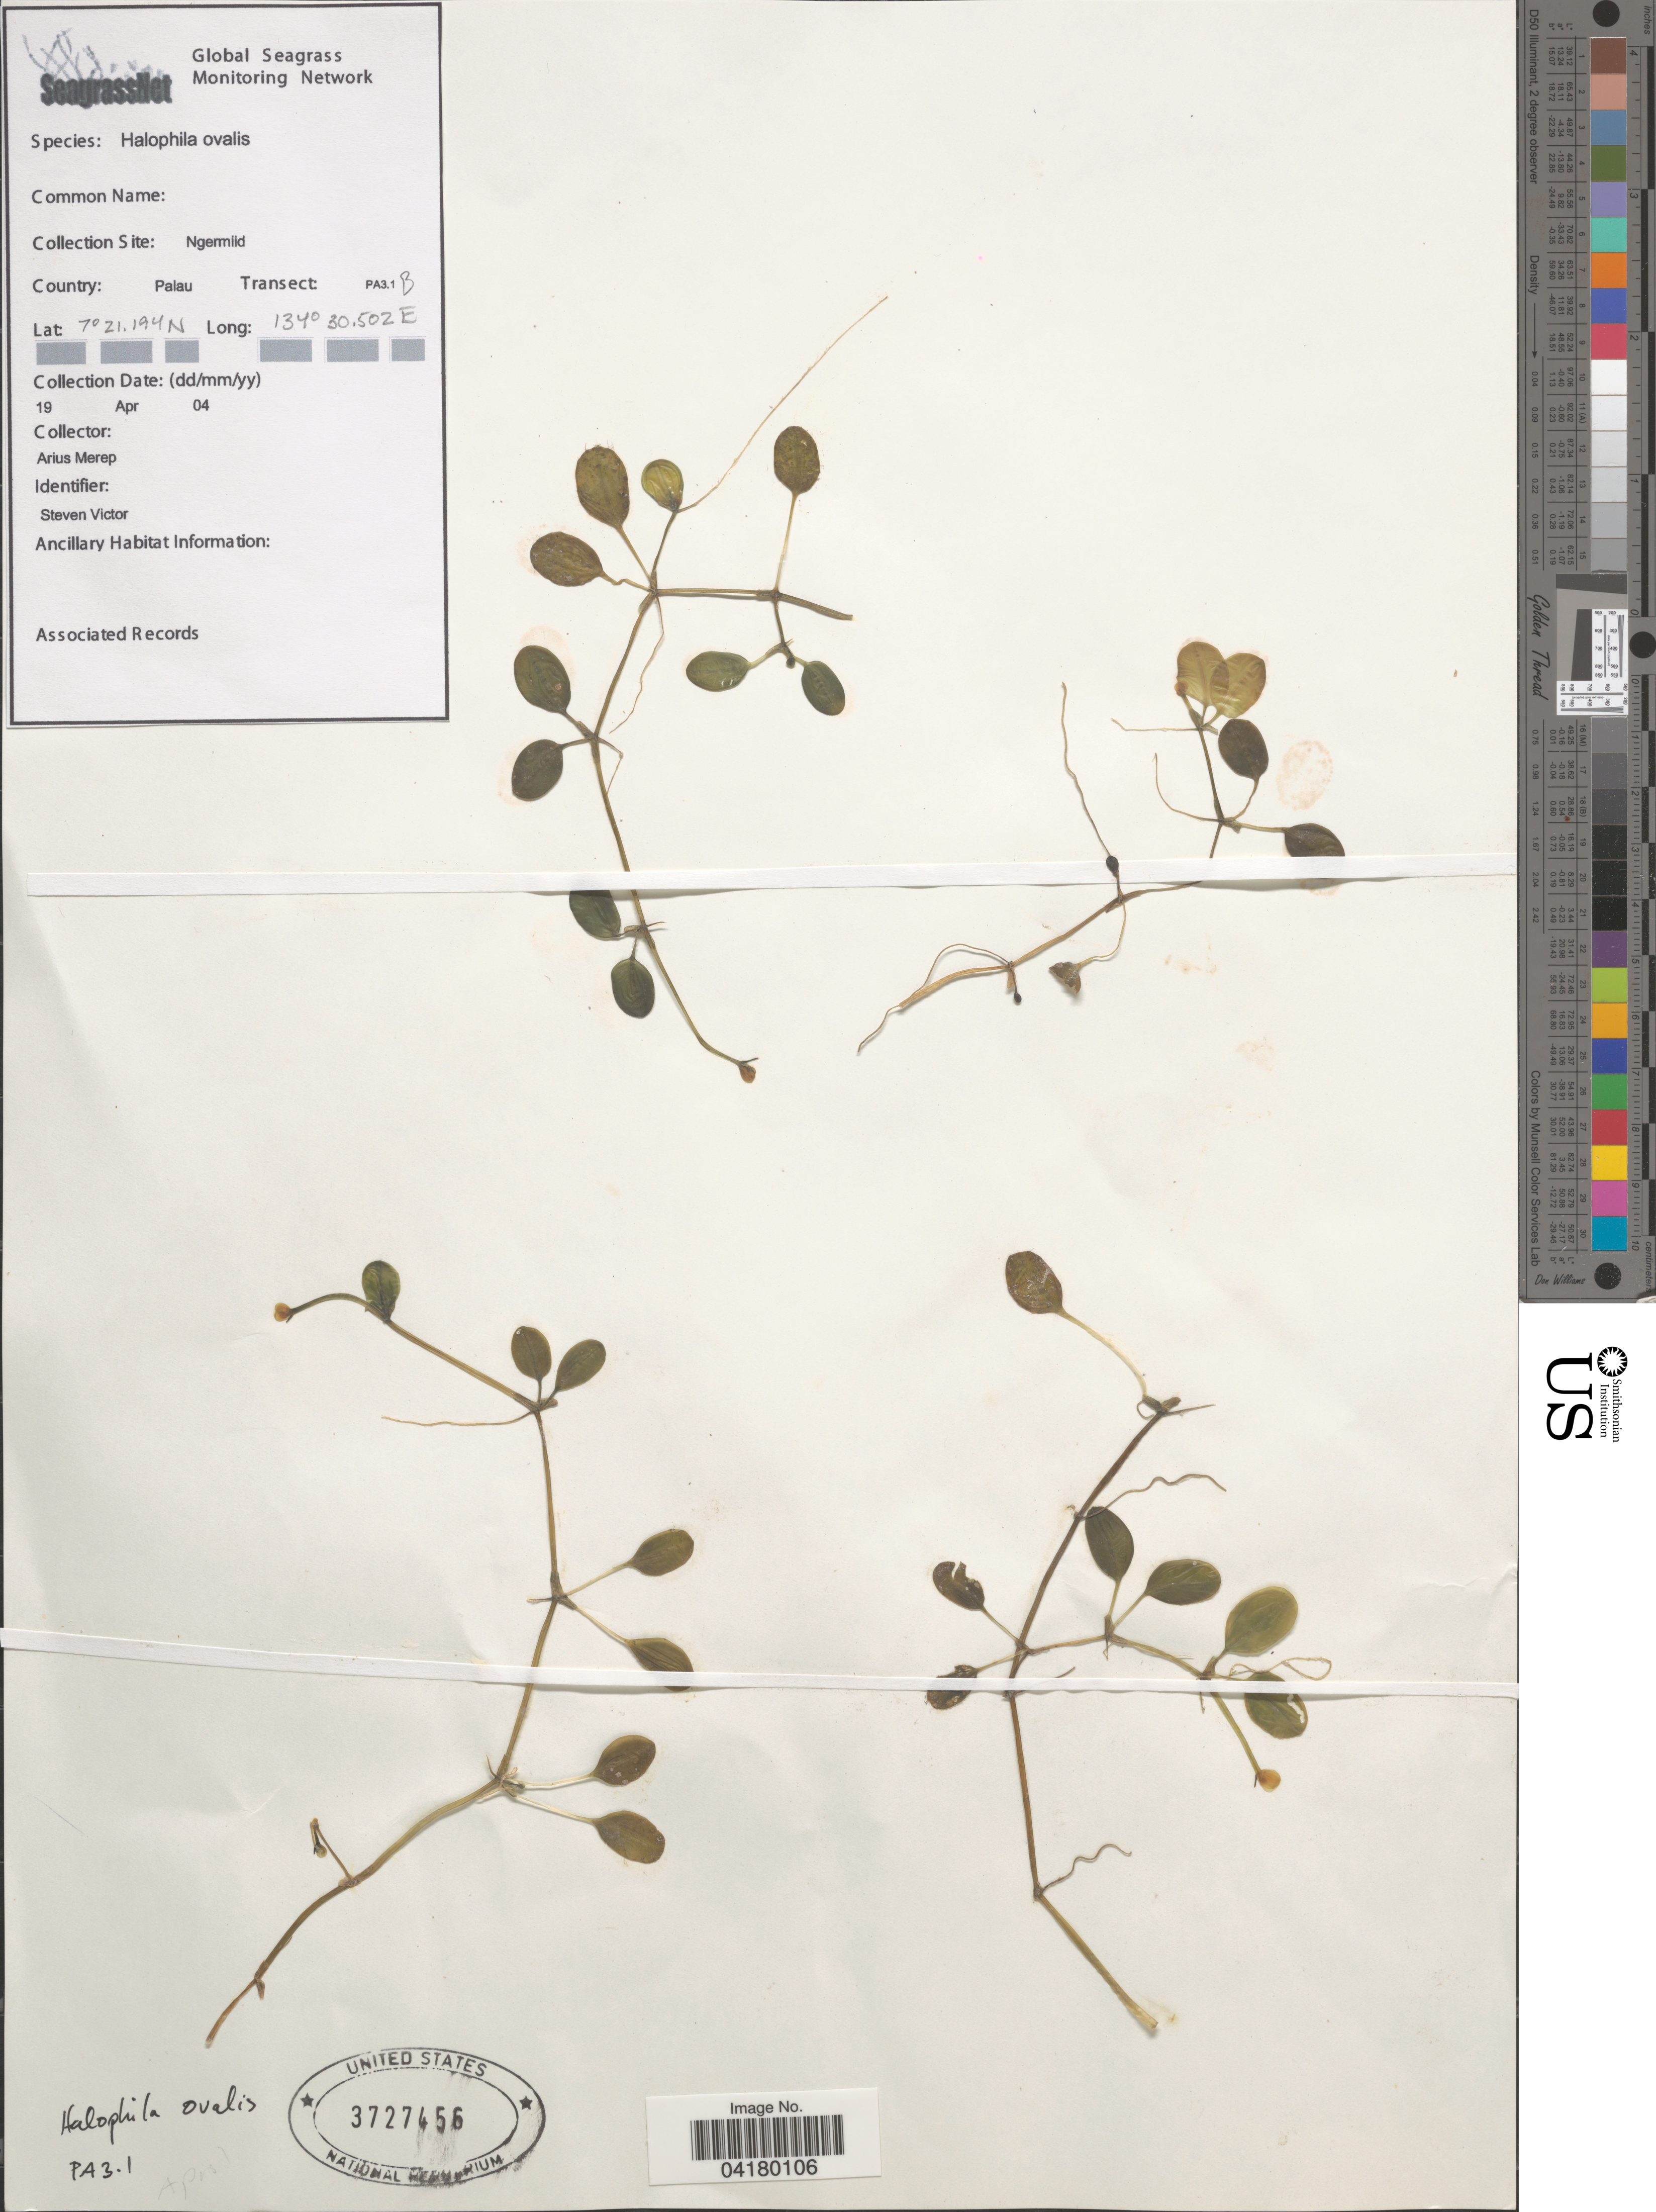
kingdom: Plantae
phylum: Tracheophyta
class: Liliopsida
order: Alismatales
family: Hydrocharitaceae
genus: Halophila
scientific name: Halophila ovalis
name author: (R. Br.) Hook. f.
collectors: A. Merep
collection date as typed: Transcribed d/m/y: 19/4/4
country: Palau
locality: Collection Site: Ngermiid. Country: Palau. Transect: PA3.1B.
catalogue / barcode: US 3727456